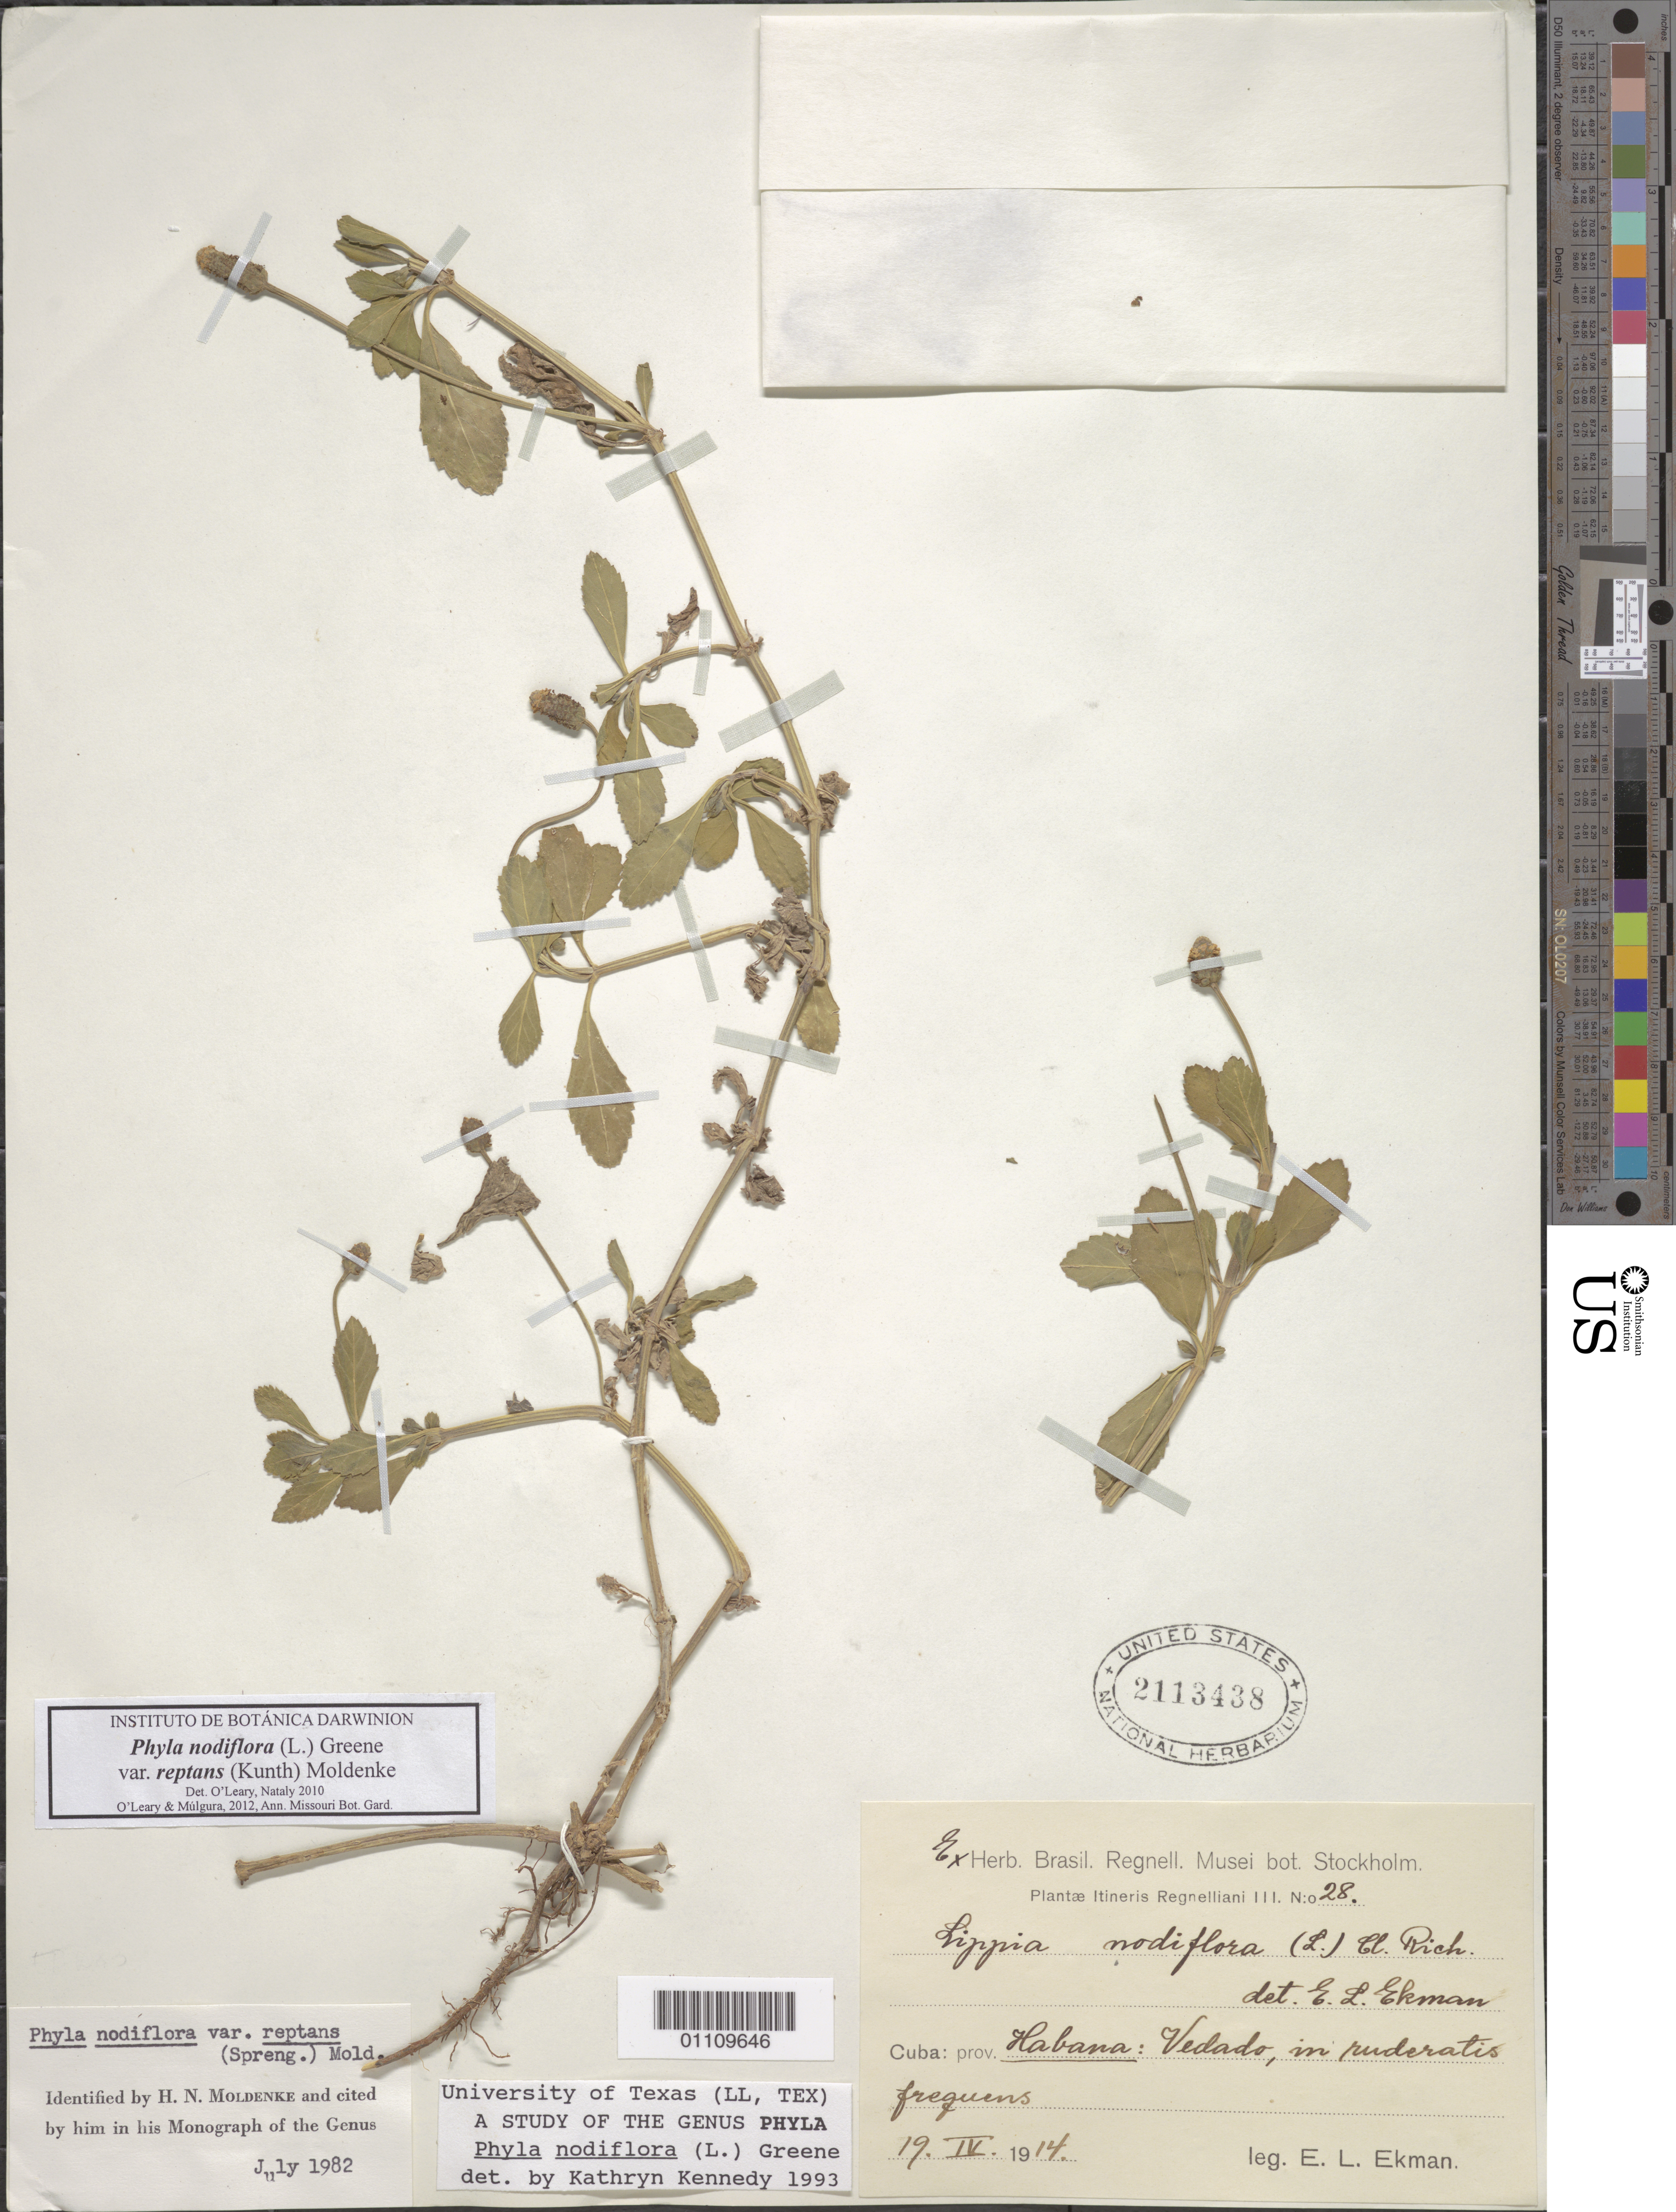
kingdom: Plantae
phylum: Tracheophyta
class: Magnoliopsida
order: Lamiales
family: Verbenaceae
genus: Phyla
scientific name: Phyla nodiflora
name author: (L.) Greene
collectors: E. L. Ekman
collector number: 28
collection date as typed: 19 Apr 1914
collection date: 1914-04-19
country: Cuba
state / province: La Habana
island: Cuba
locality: Vedado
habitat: In ruderatis frequens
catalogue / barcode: US 2113438